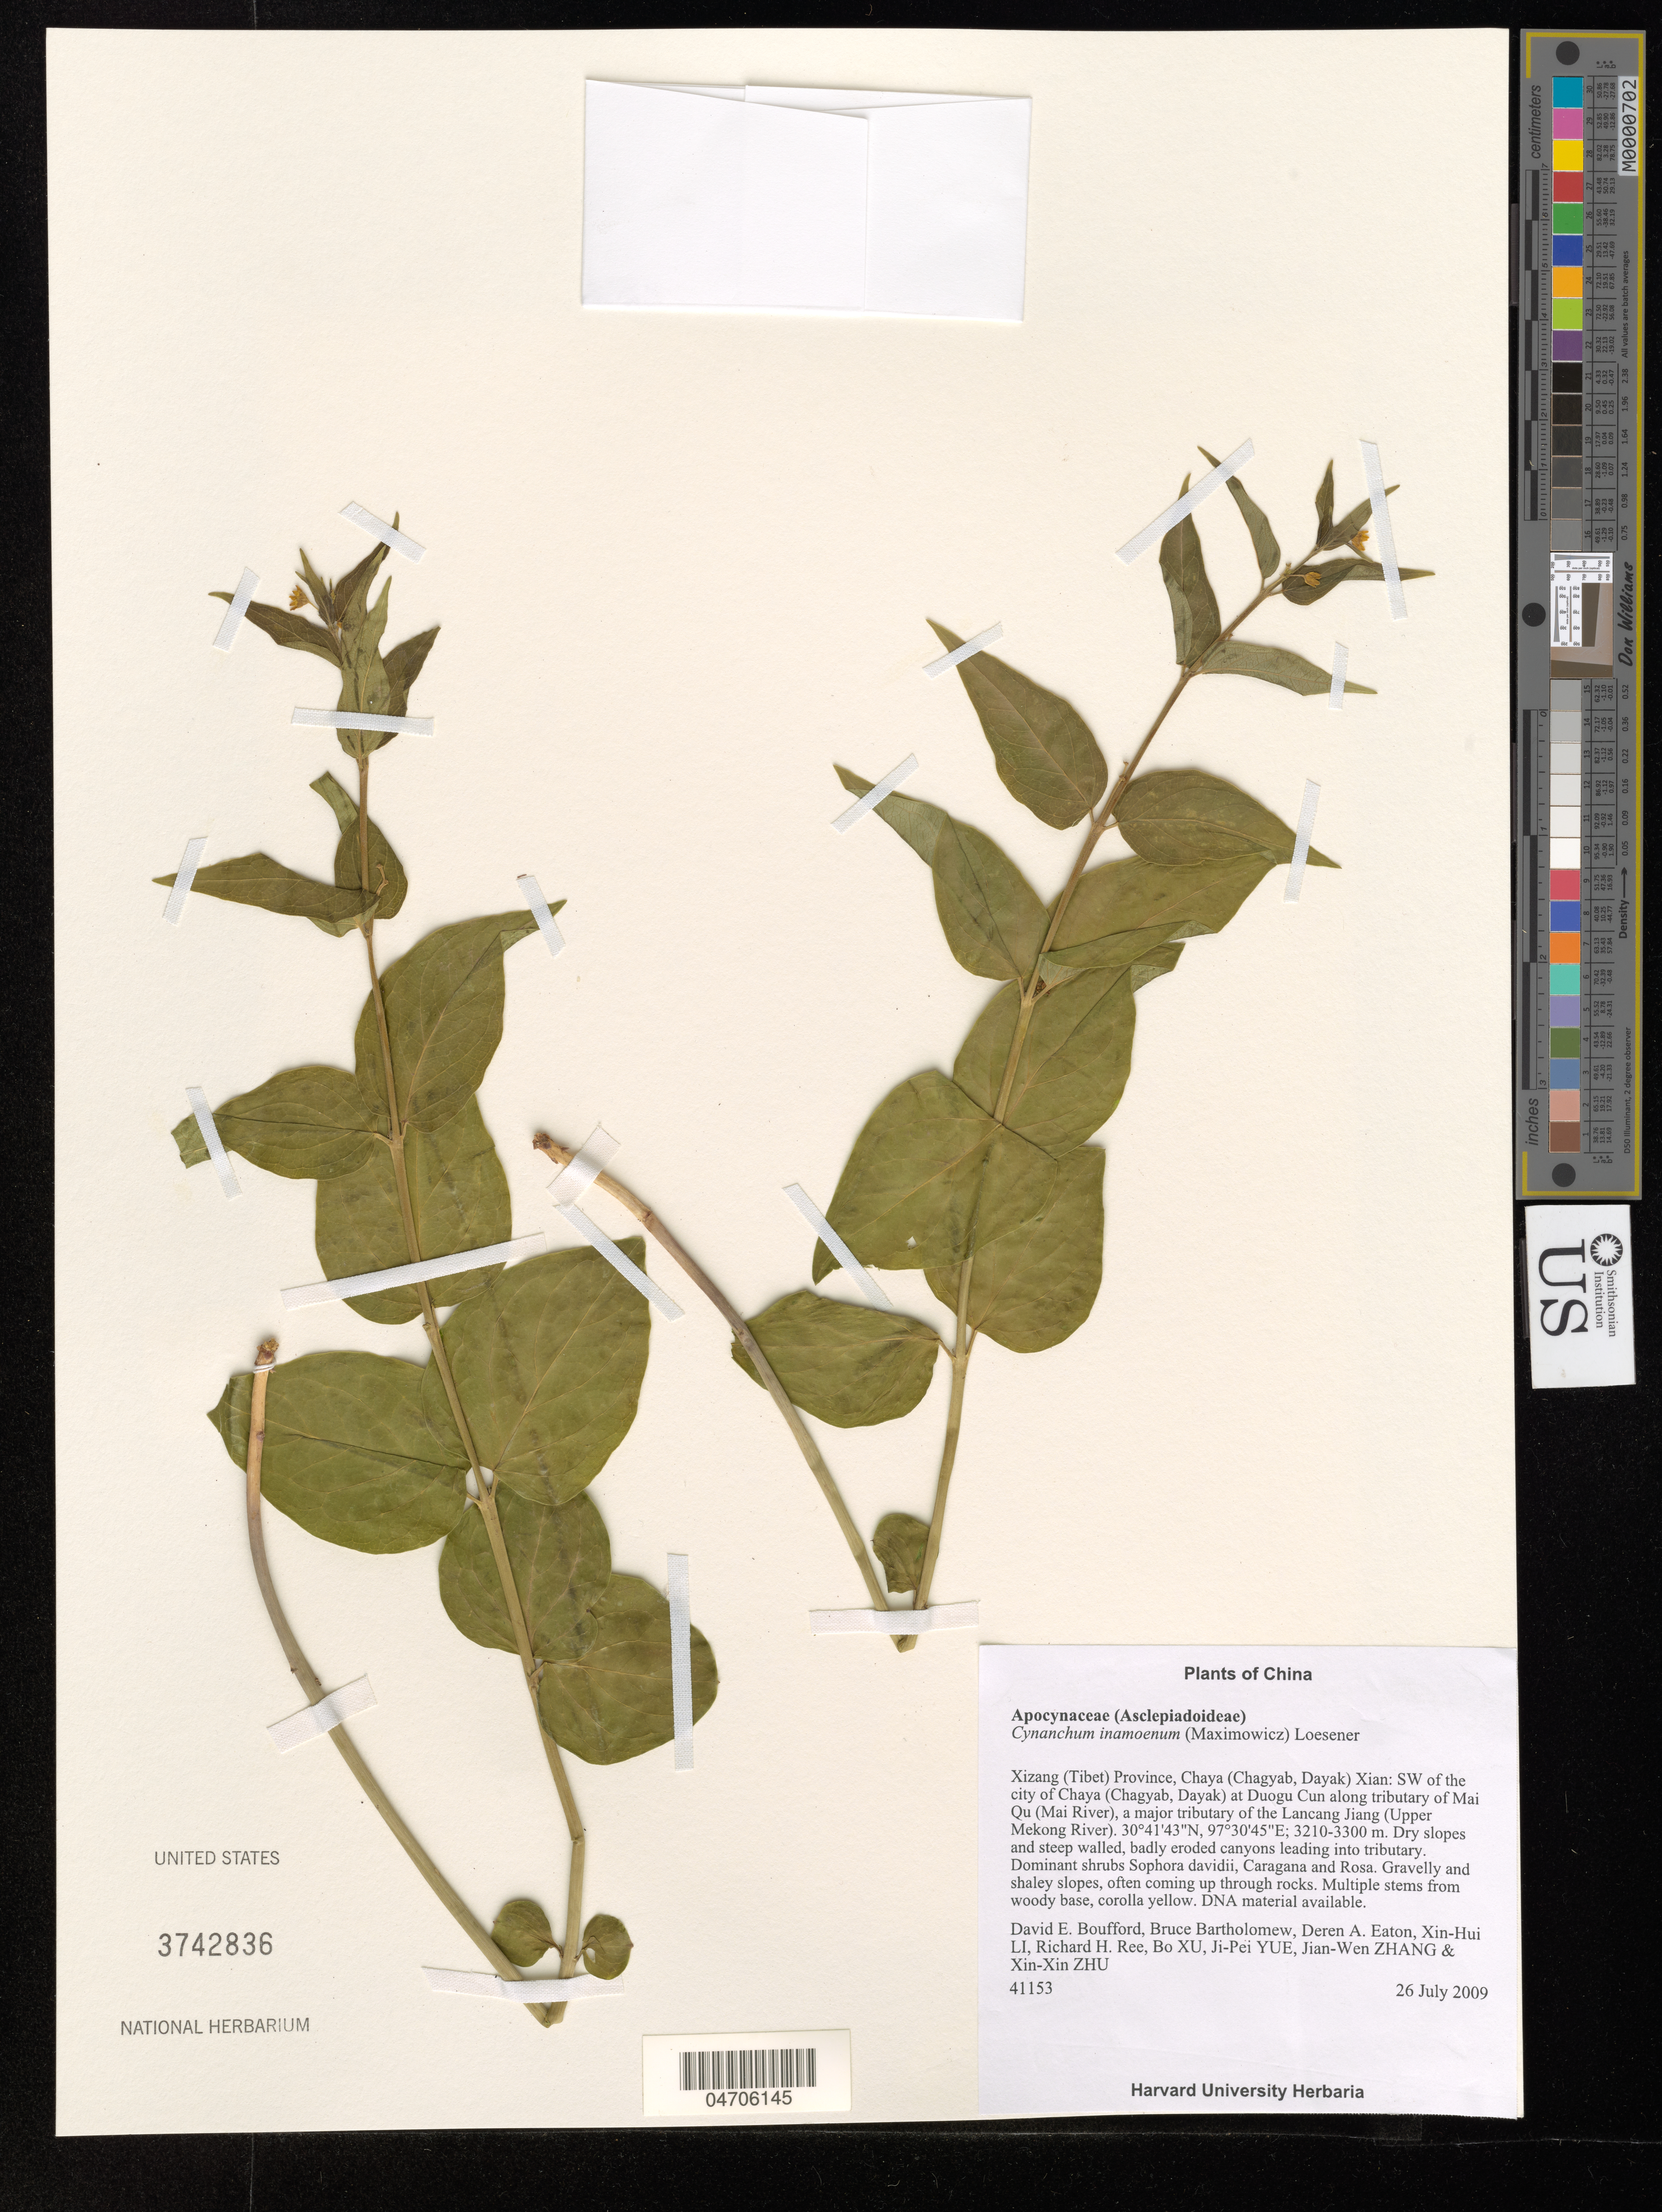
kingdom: Plantae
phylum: Tracheophyta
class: Magnoliopsida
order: Gentianales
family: Apocynaceae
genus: Cynanchum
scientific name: Cynanchum inamoenum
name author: (Maxim.) Loes.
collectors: D. E. Boufford, B. Bartholomew, D. Eaton, X. Li & et al.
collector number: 41153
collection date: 2009-07-26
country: China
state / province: Xizang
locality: (Tibet), Chaya (Chagyab, Dayak) Xian: SW of the city of Chaya (Chagyab, Dayak) at Duogu Cun along tributary of Mai Qu (Mai River), a major tributary of the Lancang Jiang (Upper Mekong River).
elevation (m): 3210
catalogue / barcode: US 3742836